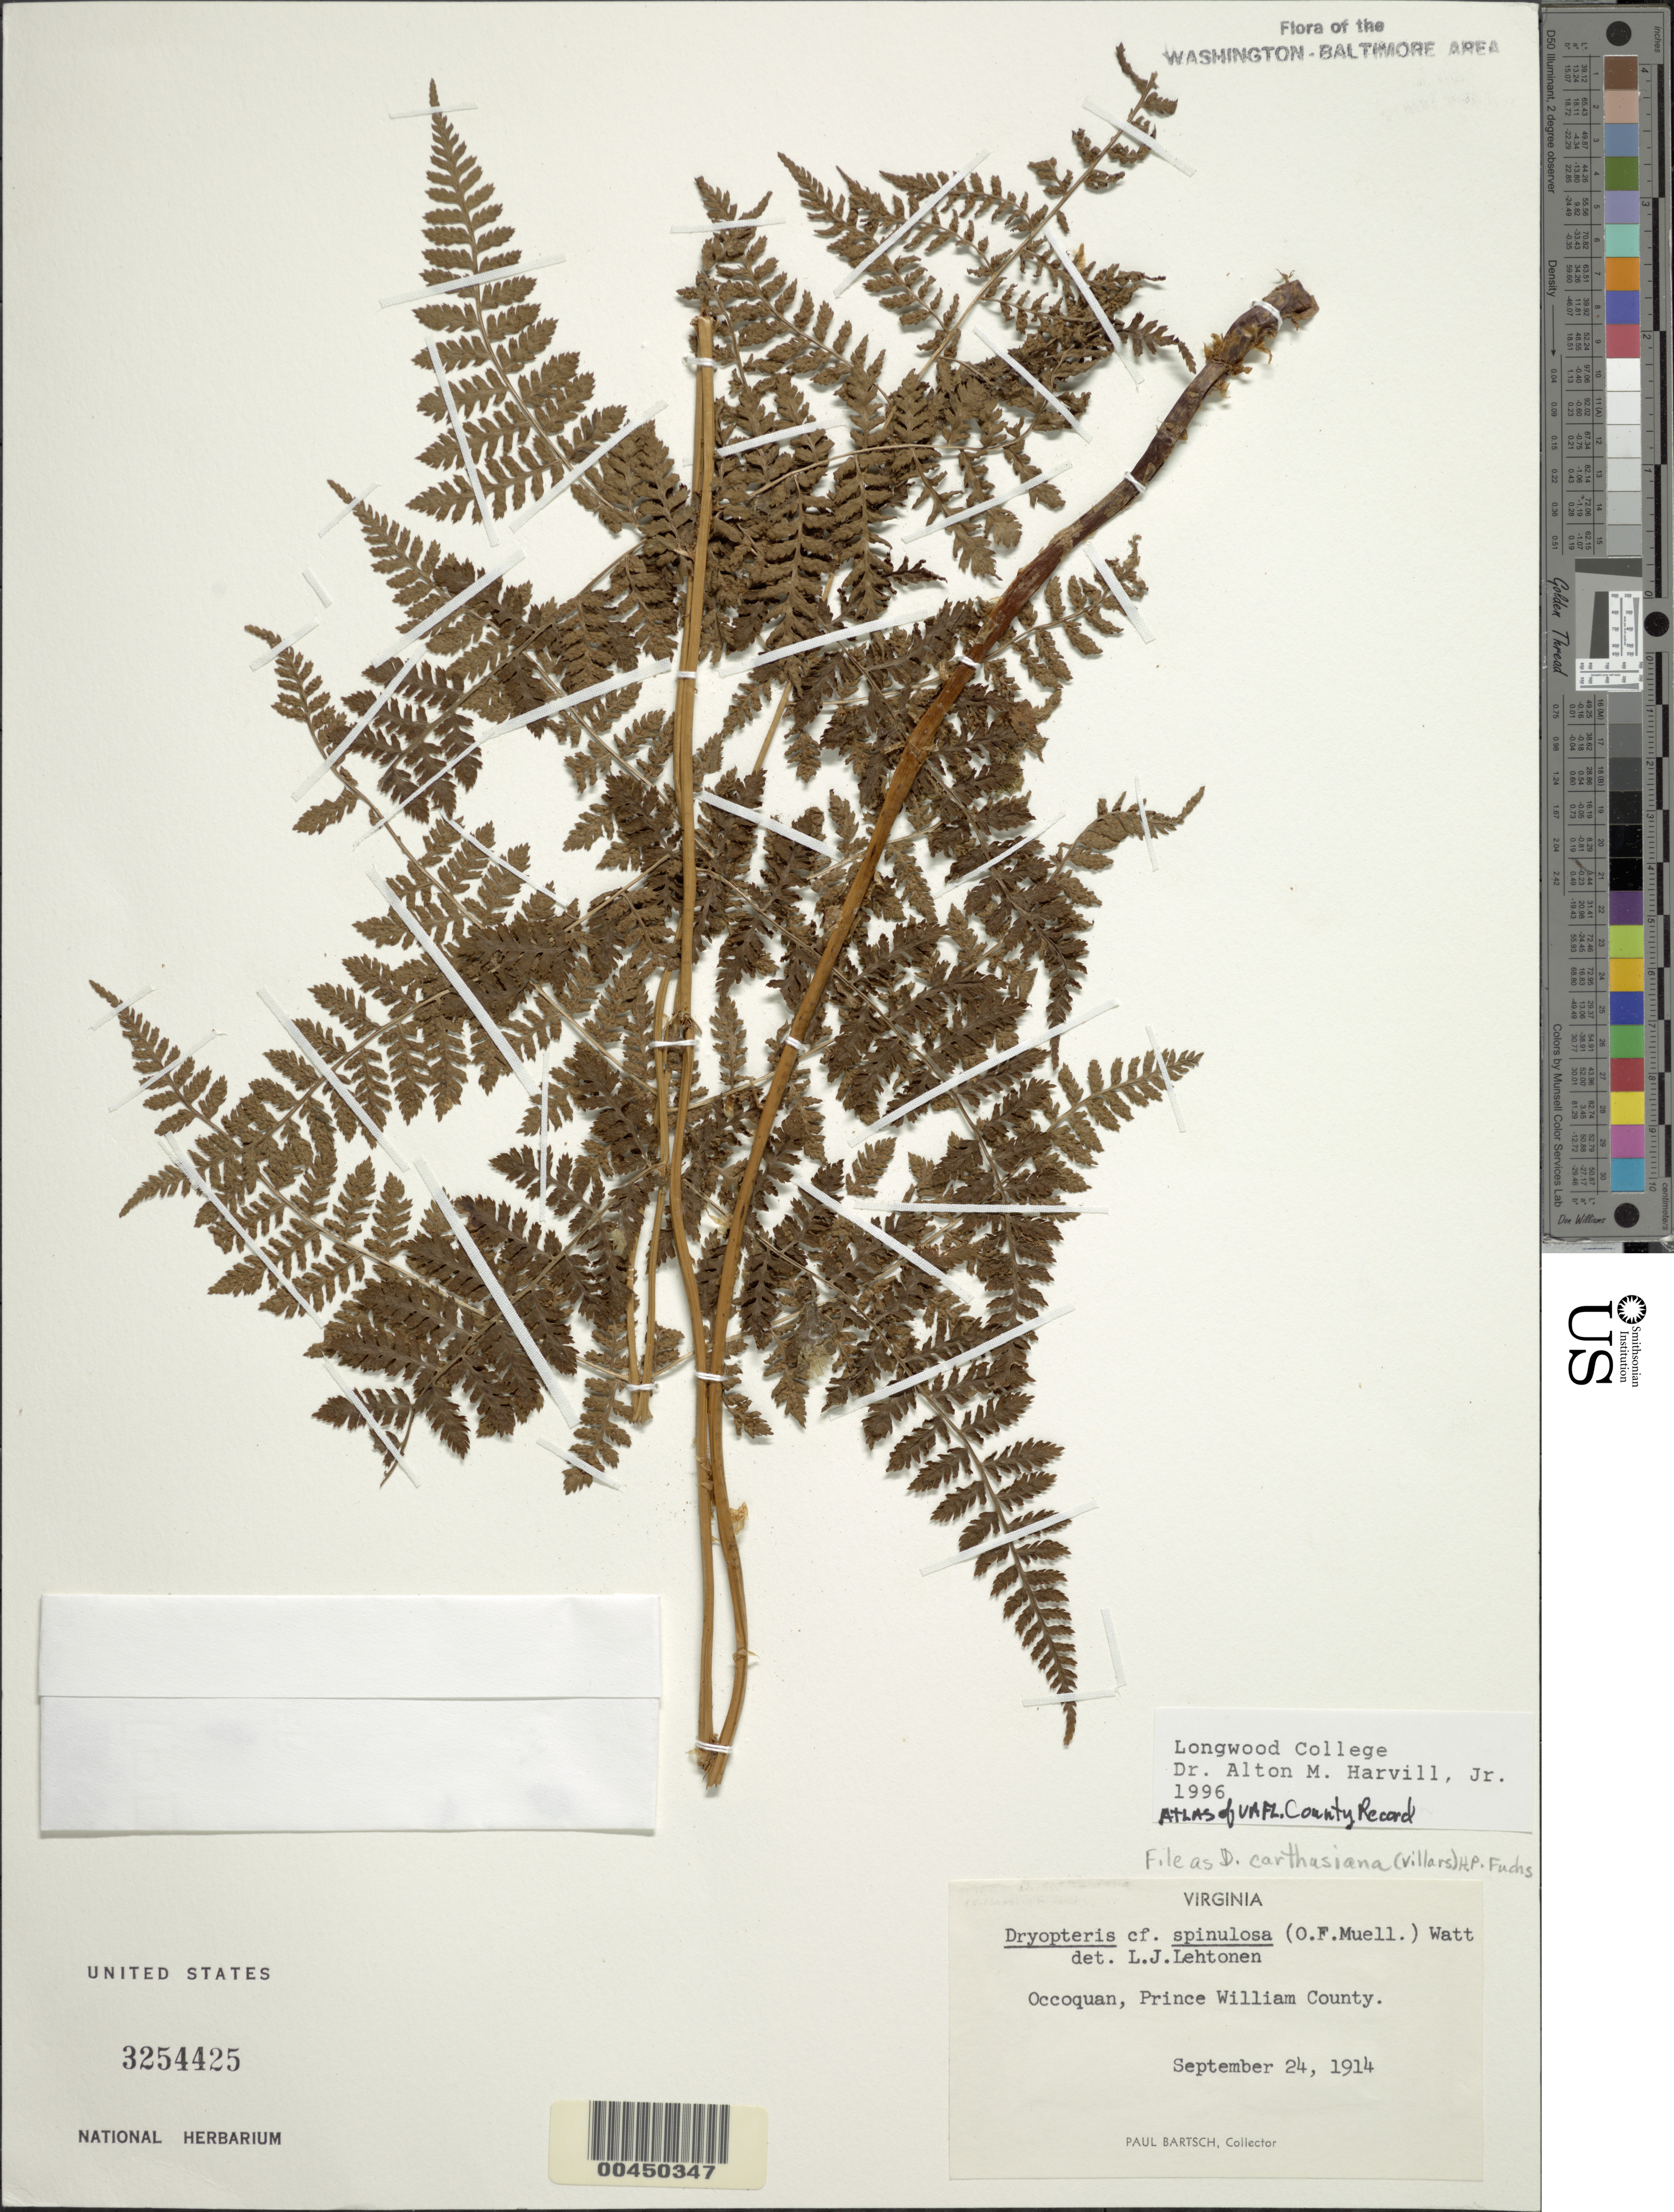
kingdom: Plantae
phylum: Tracheophyta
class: Polypodiopsida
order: Polypodiales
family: Dryopteridaceae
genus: Dryopteris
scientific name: Dryopteris carthusiana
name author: (Villars) H.P. Fuchs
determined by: Harvill, A. M. Jr.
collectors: P. Bartsch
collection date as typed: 24 Sep 1914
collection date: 1914-09-24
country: United States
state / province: Virginia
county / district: Prince William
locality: Occoquan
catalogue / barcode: US 3254425